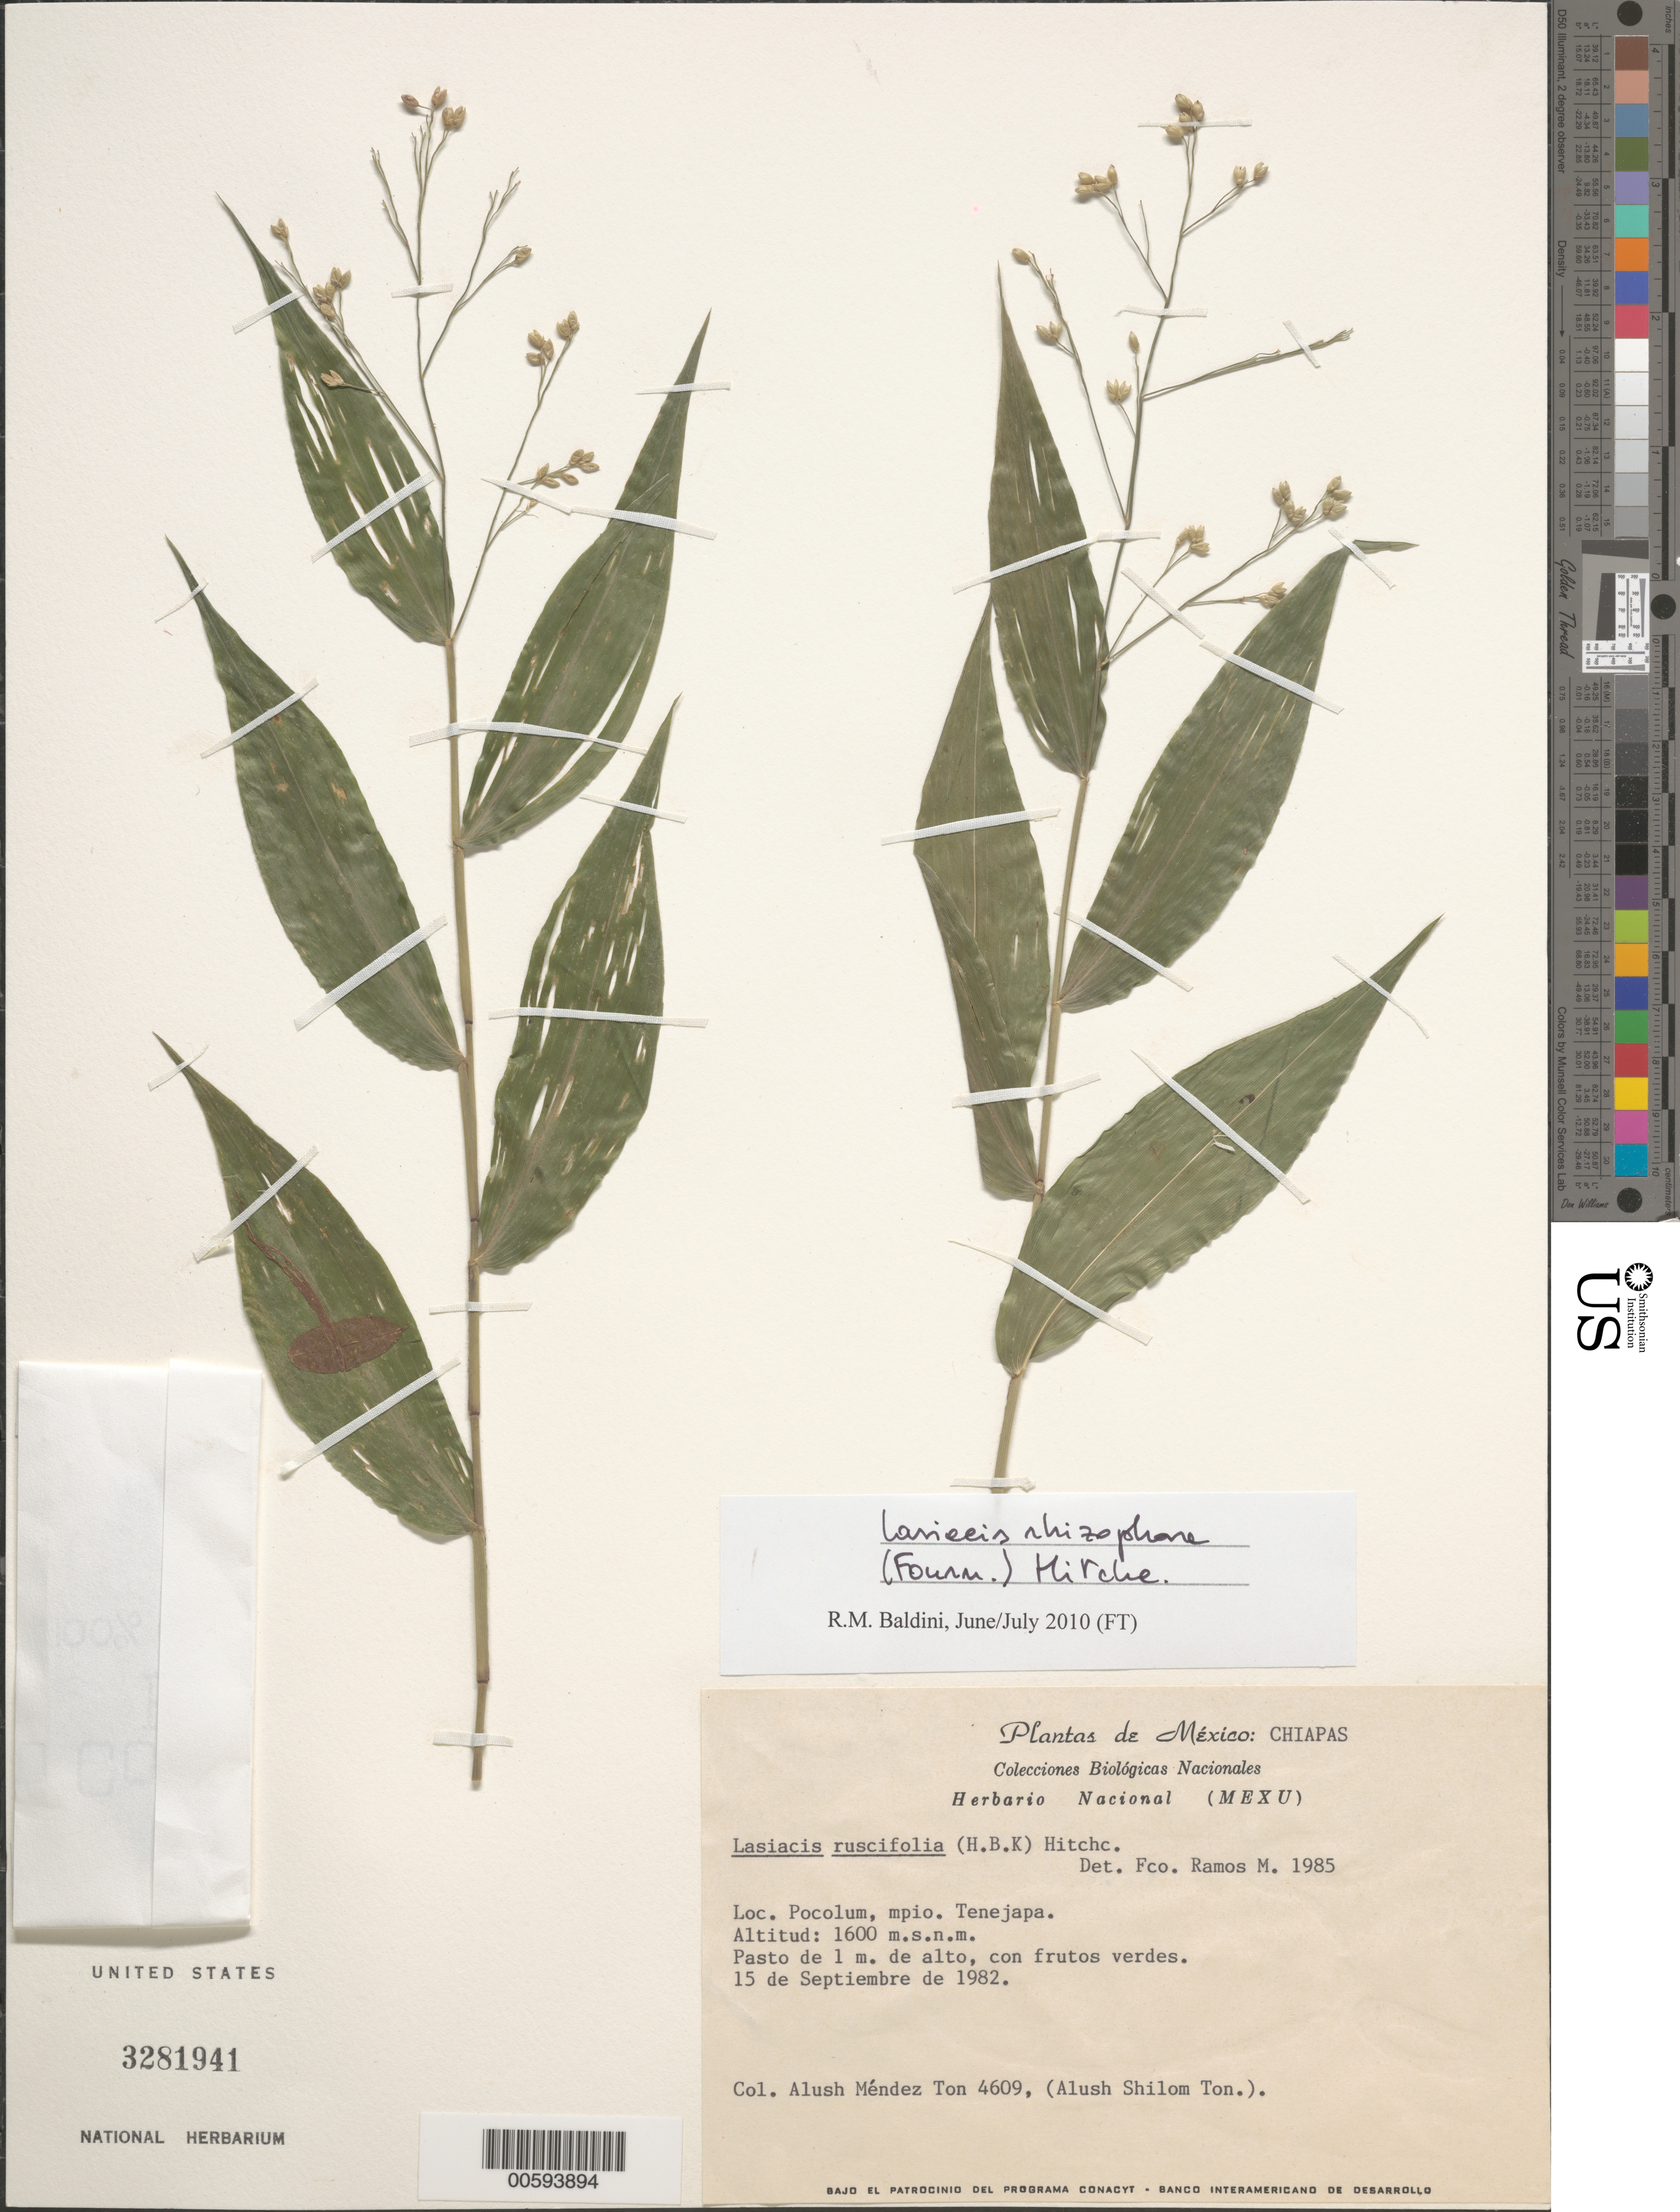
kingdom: Plantae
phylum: Tracheophyta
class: Liliopsida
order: Poales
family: Poaceae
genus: Lasiacis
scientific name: Lasiacis ruscifolia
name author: (Kunth) Hitchc.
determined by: Ramos M., F.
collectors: A. M. Ton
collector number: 4609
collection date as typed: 15 Sep 1982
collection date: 1982-09-15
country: Mexico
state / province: Chiapas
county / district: Tenejapa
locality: Pocolum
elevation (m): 1600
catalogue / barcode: US 3281941